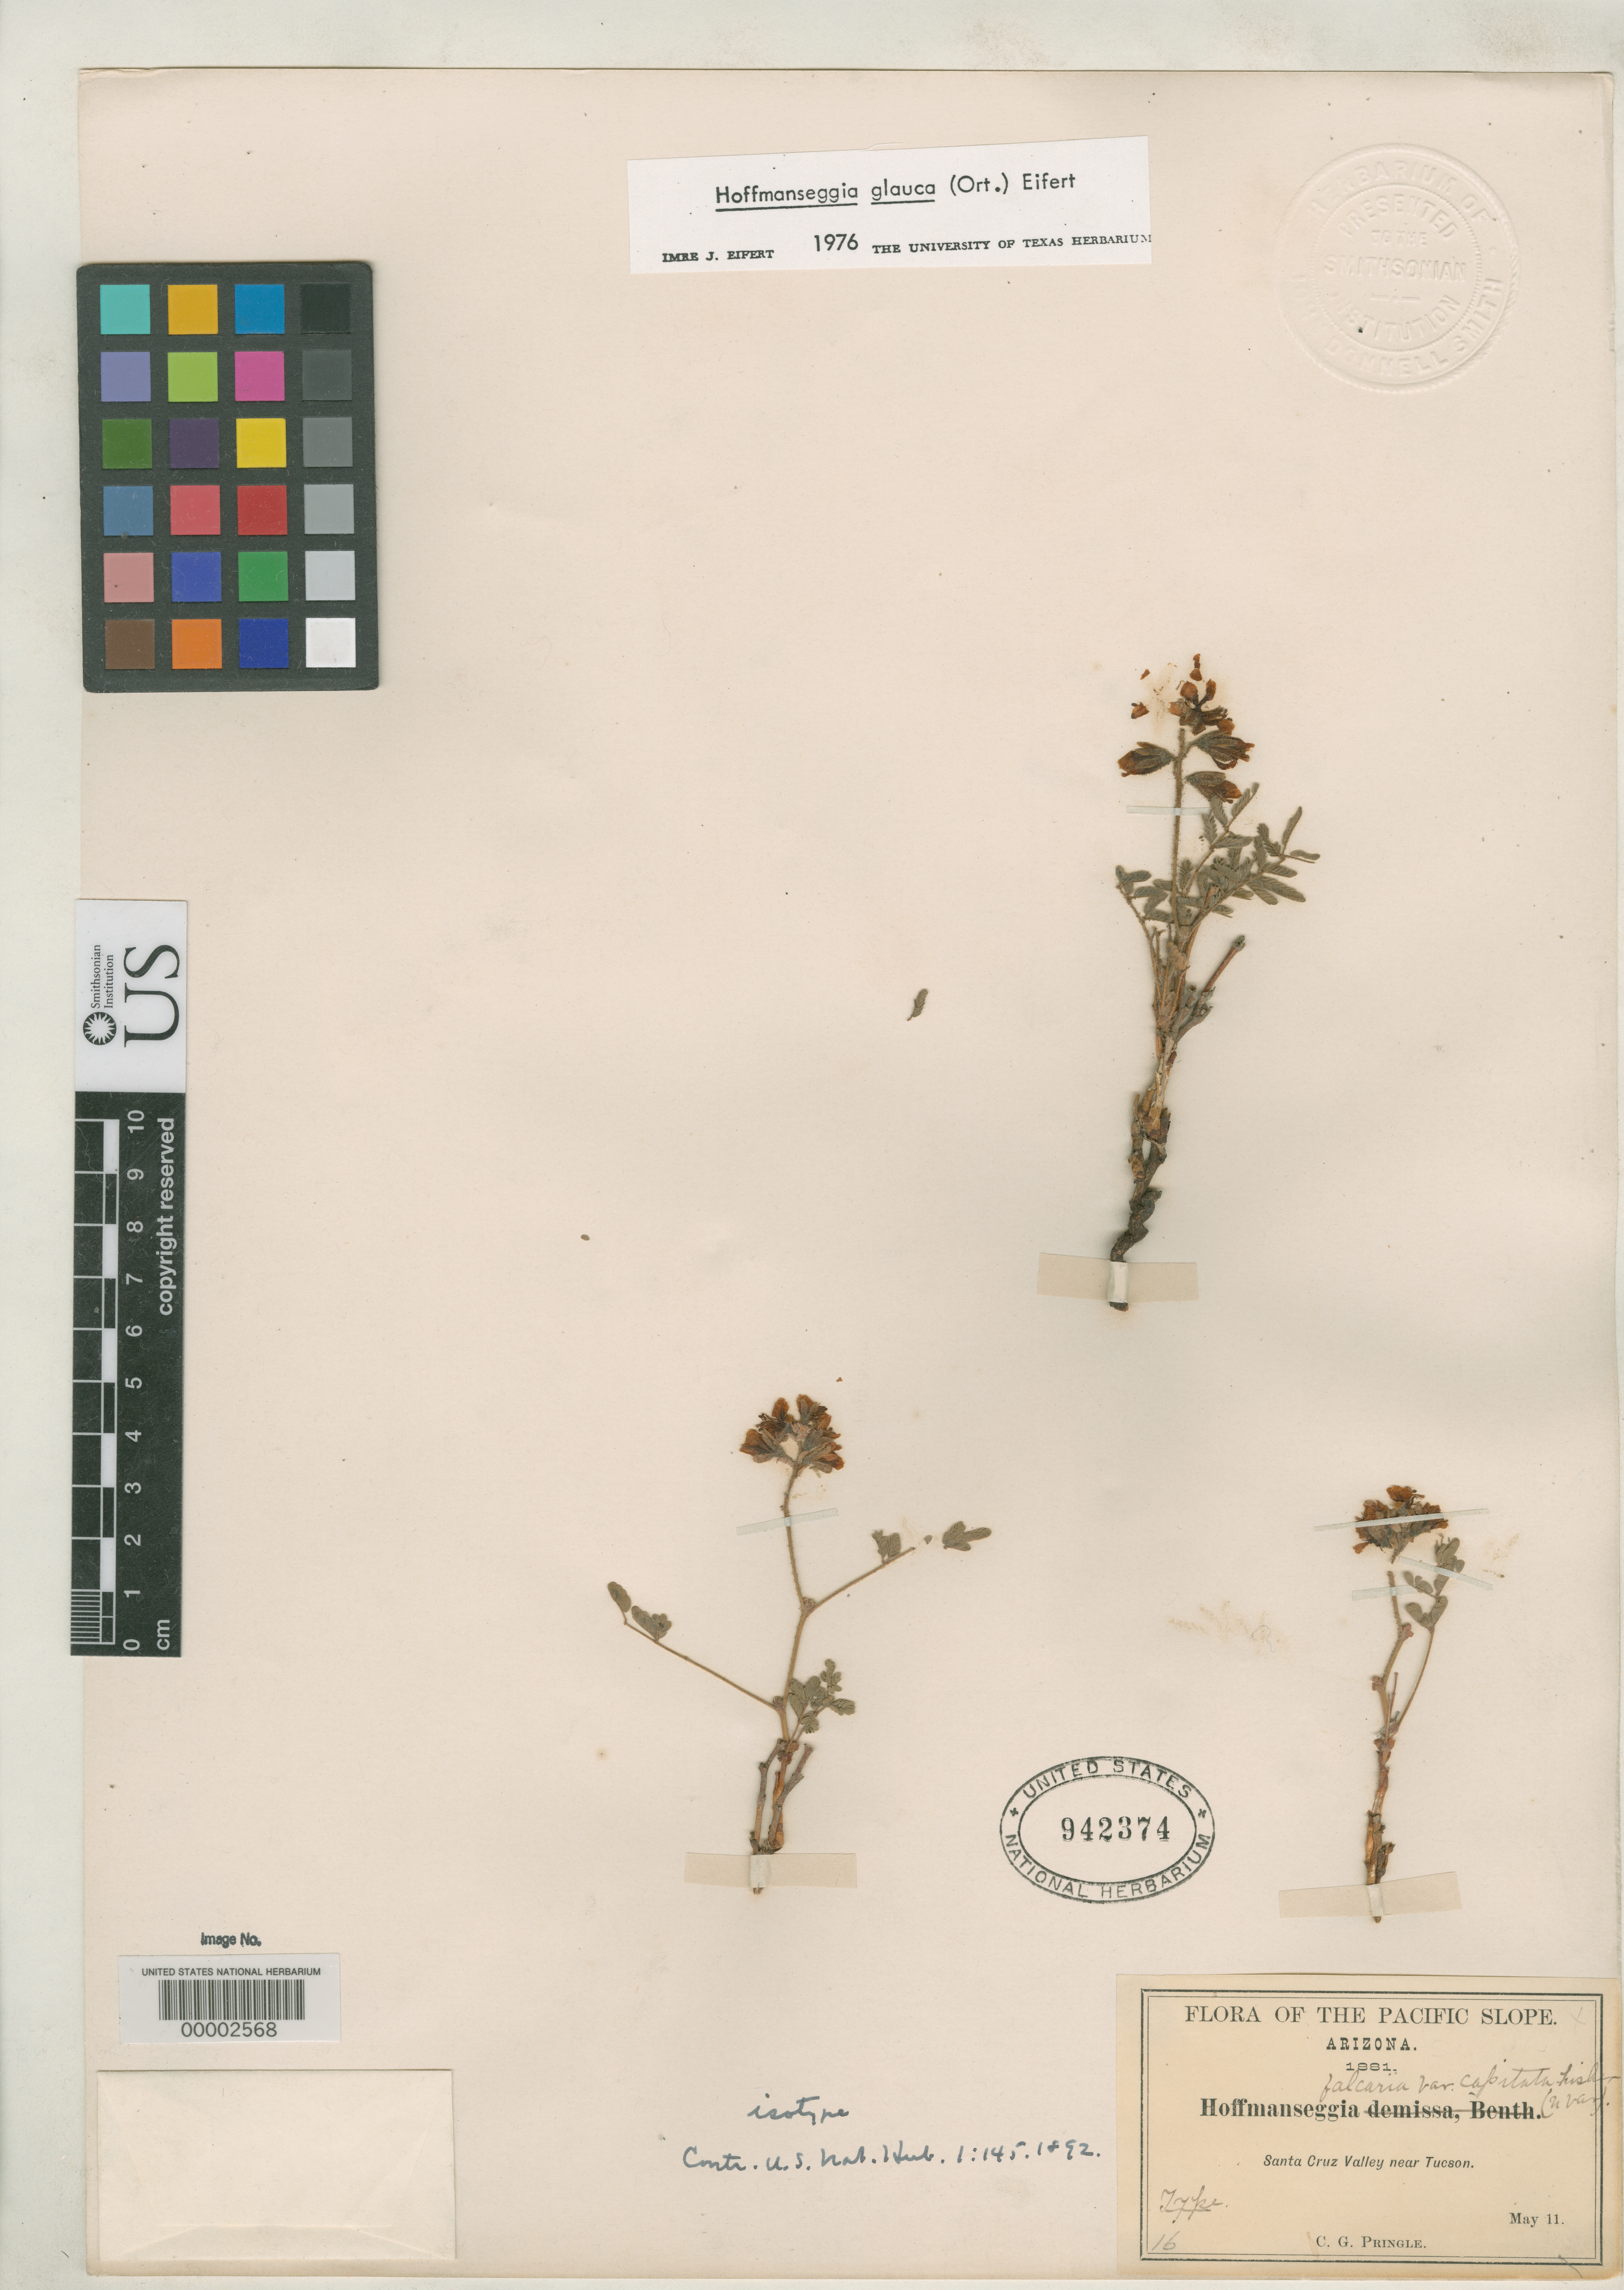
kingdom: Plantae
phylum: Tracheophyta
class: Magnoliopsida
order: Fabales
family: Fabaceae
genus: Hoffmannseggia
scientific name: Hoffmannseggia falcaria var. capitata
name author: Fisher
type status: Type Collection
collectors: C. G. Pringle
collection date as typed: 1881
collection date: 1881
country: United States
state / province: Arizona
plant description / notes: Mauz (2011) cites "holotype" at GH, but protologue cites "type" with several herbaria.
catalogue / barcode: US 942374